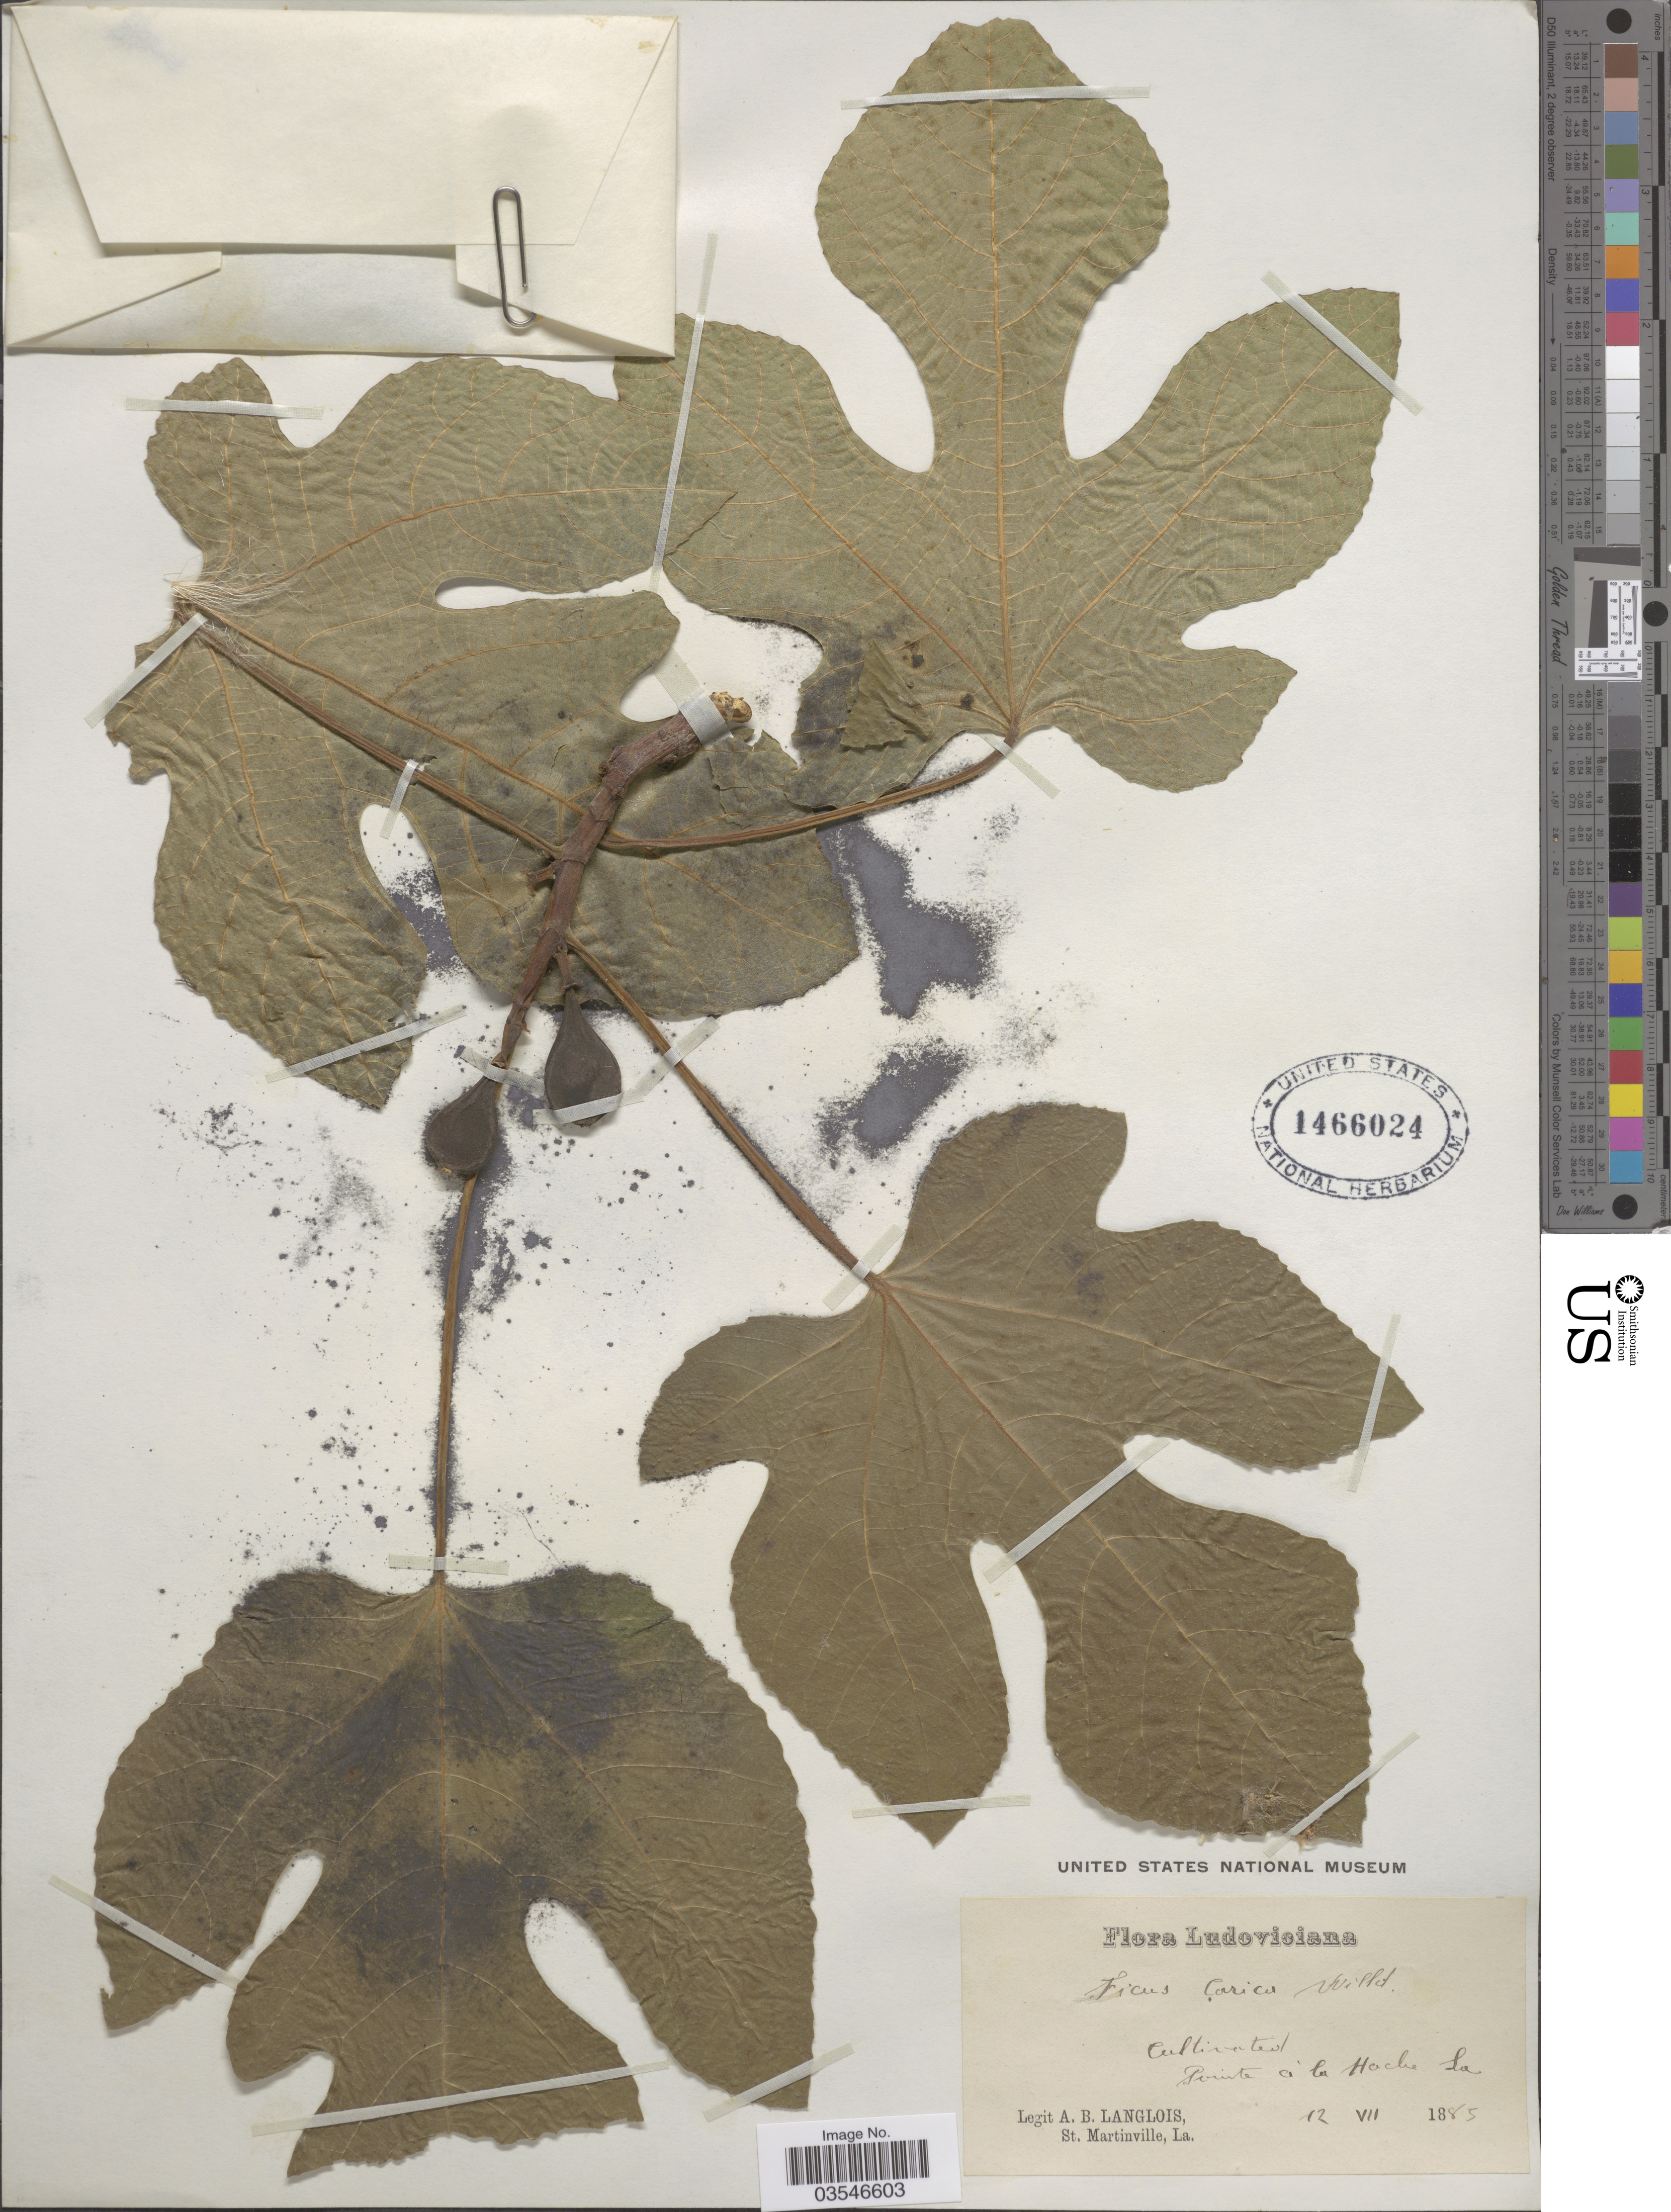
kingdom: Plantae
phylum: Tracheophyta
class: Magnoliopsida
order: Rosales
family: Moraceae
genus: Ficus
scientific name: Ficus carica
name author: L.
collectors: A. Langlois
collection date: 1885-07-12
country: United States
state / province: Louisiana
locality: Ludoviciana. Pointe á la Hache.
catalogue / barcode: US 1466024